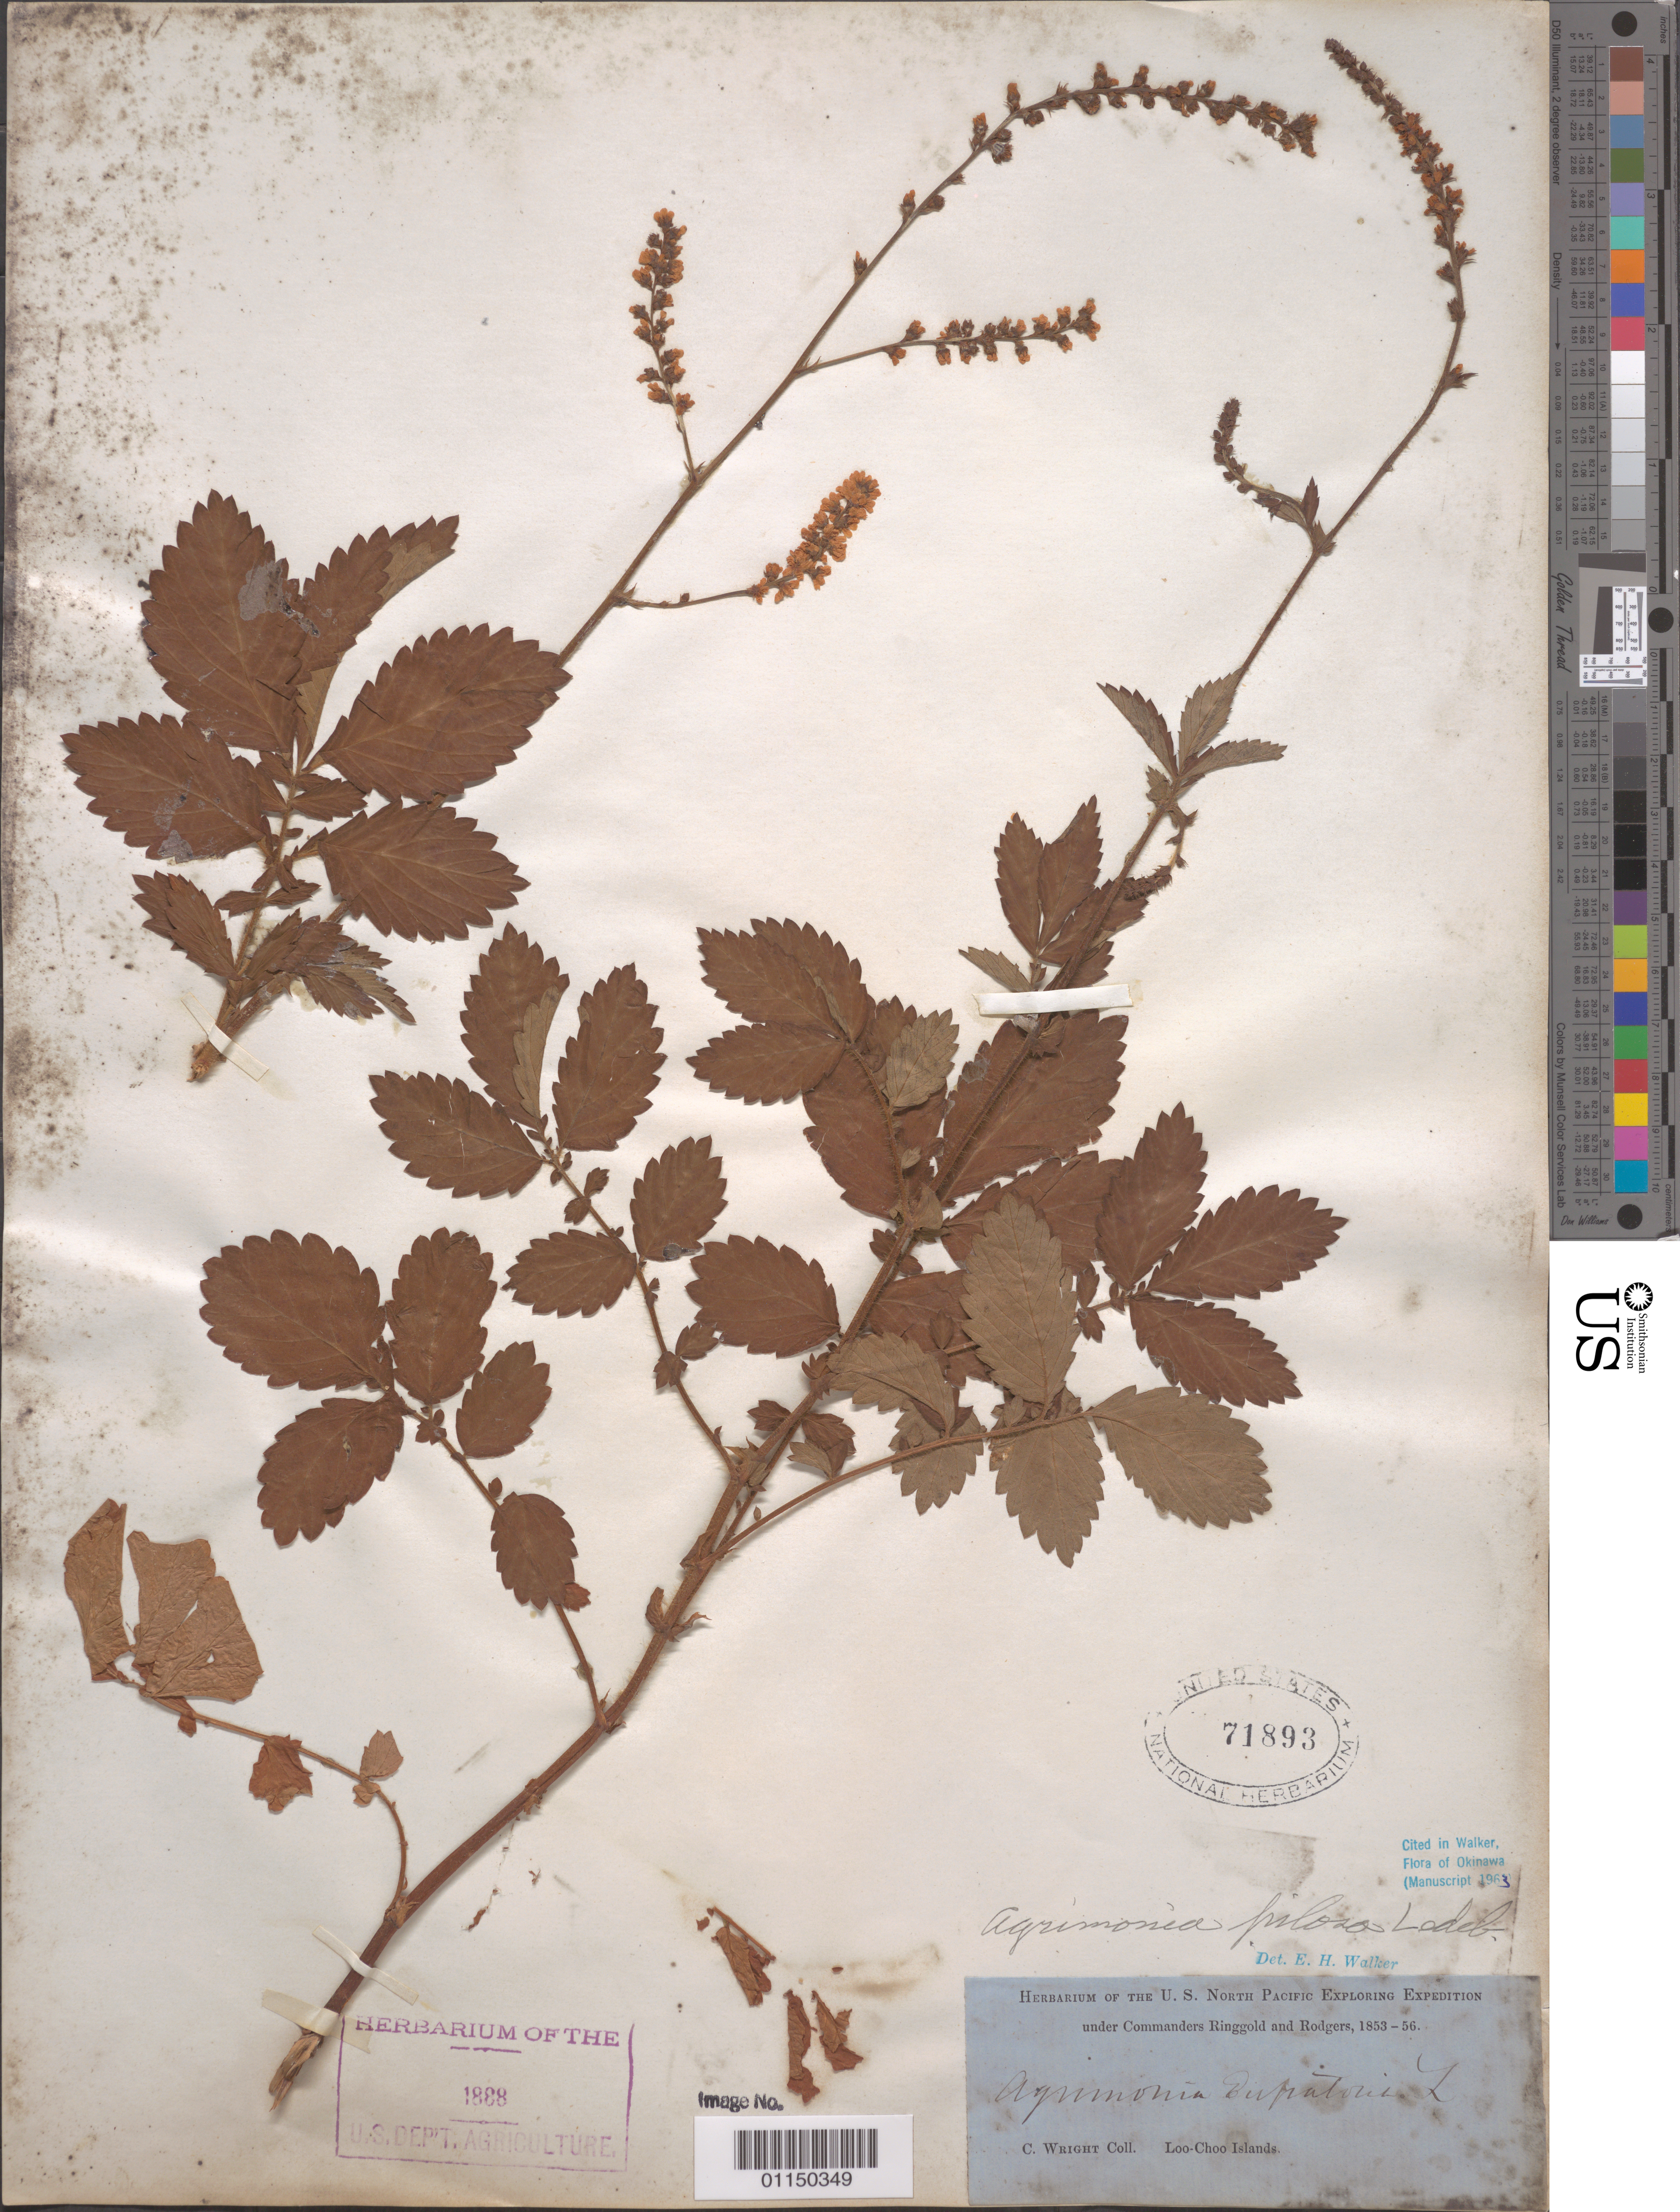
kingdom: Plantae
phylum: Tracheophyta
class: Magnoliopsida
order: Rosales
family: Rosaceae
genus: Agrimonia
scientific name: Agrimonia pilosa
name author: Ledeb.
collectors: C. Wright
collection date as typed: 1853 to -- --- 1856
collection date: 1853/1856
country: Japan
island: Ryukyu Islands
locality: Loo Choo Islands.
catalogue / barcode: US 71893